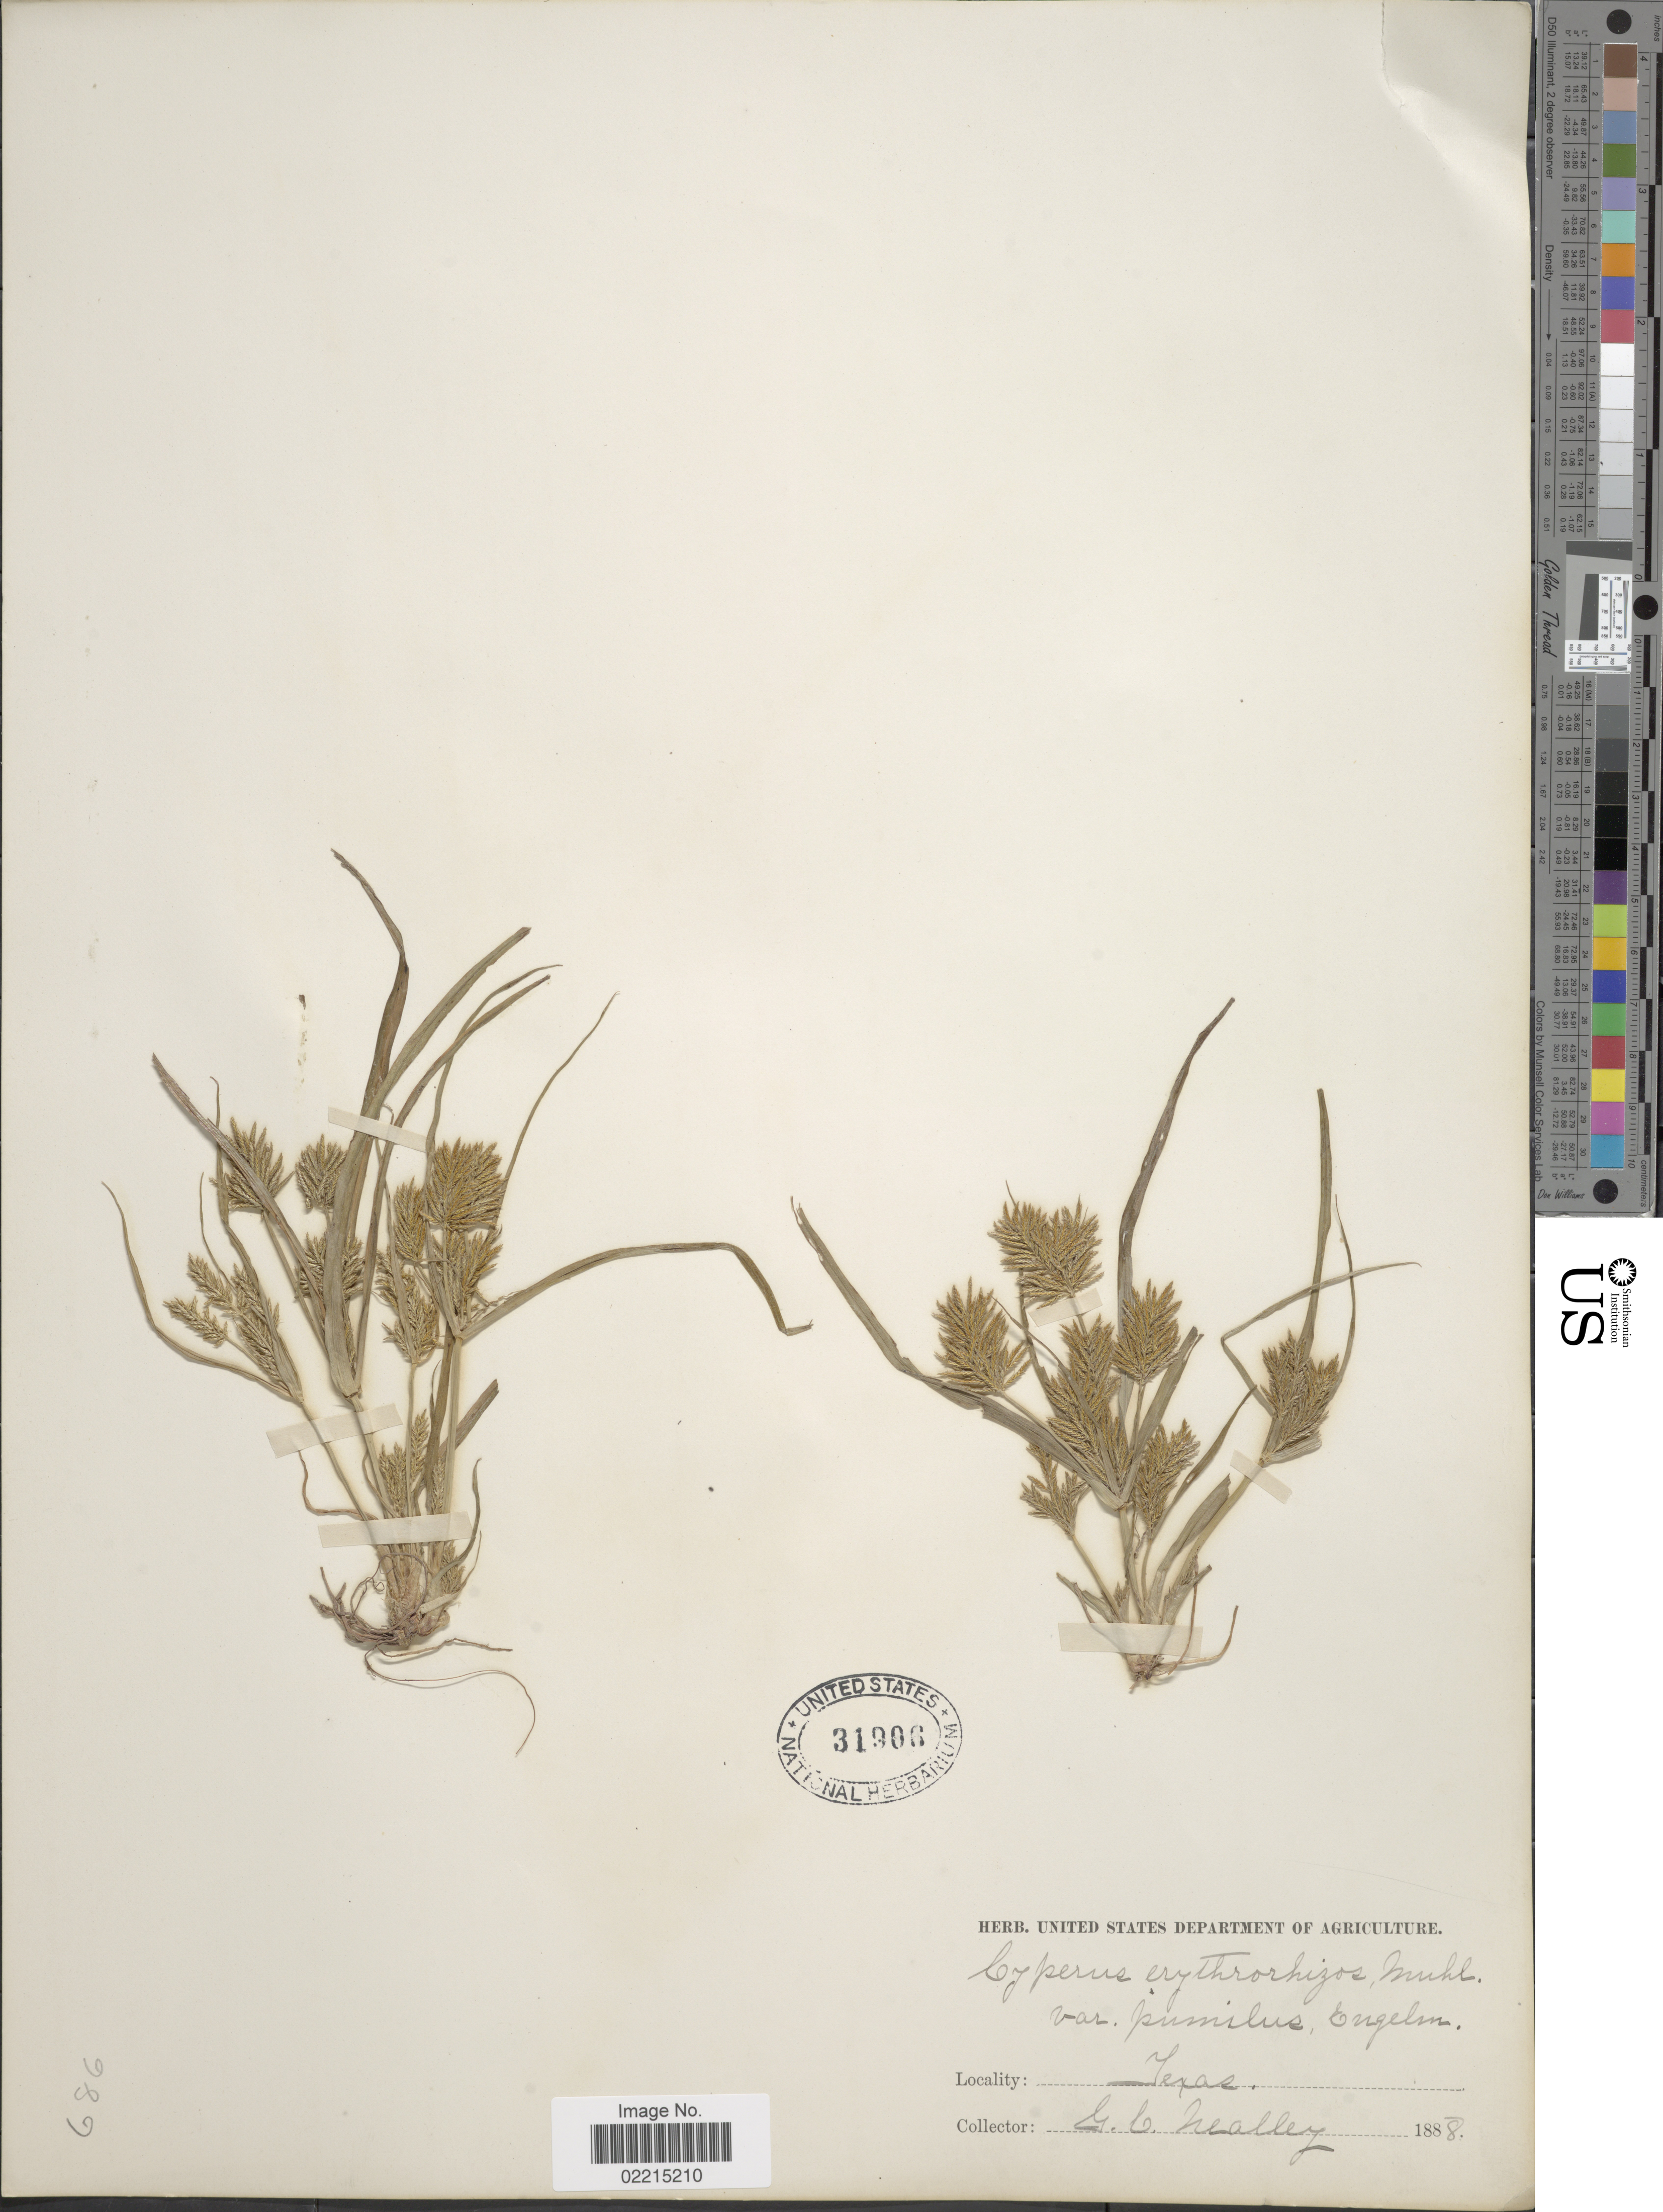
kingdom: Plantae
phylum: Tracheophyta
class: Liliopsida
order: Poales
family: Cyperaceae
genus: Cyperus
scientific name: Cyperus erythrorhizos Muhl.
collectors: G. C. Nealley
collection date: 1888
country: United States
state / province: Texas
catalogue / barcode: US 31906